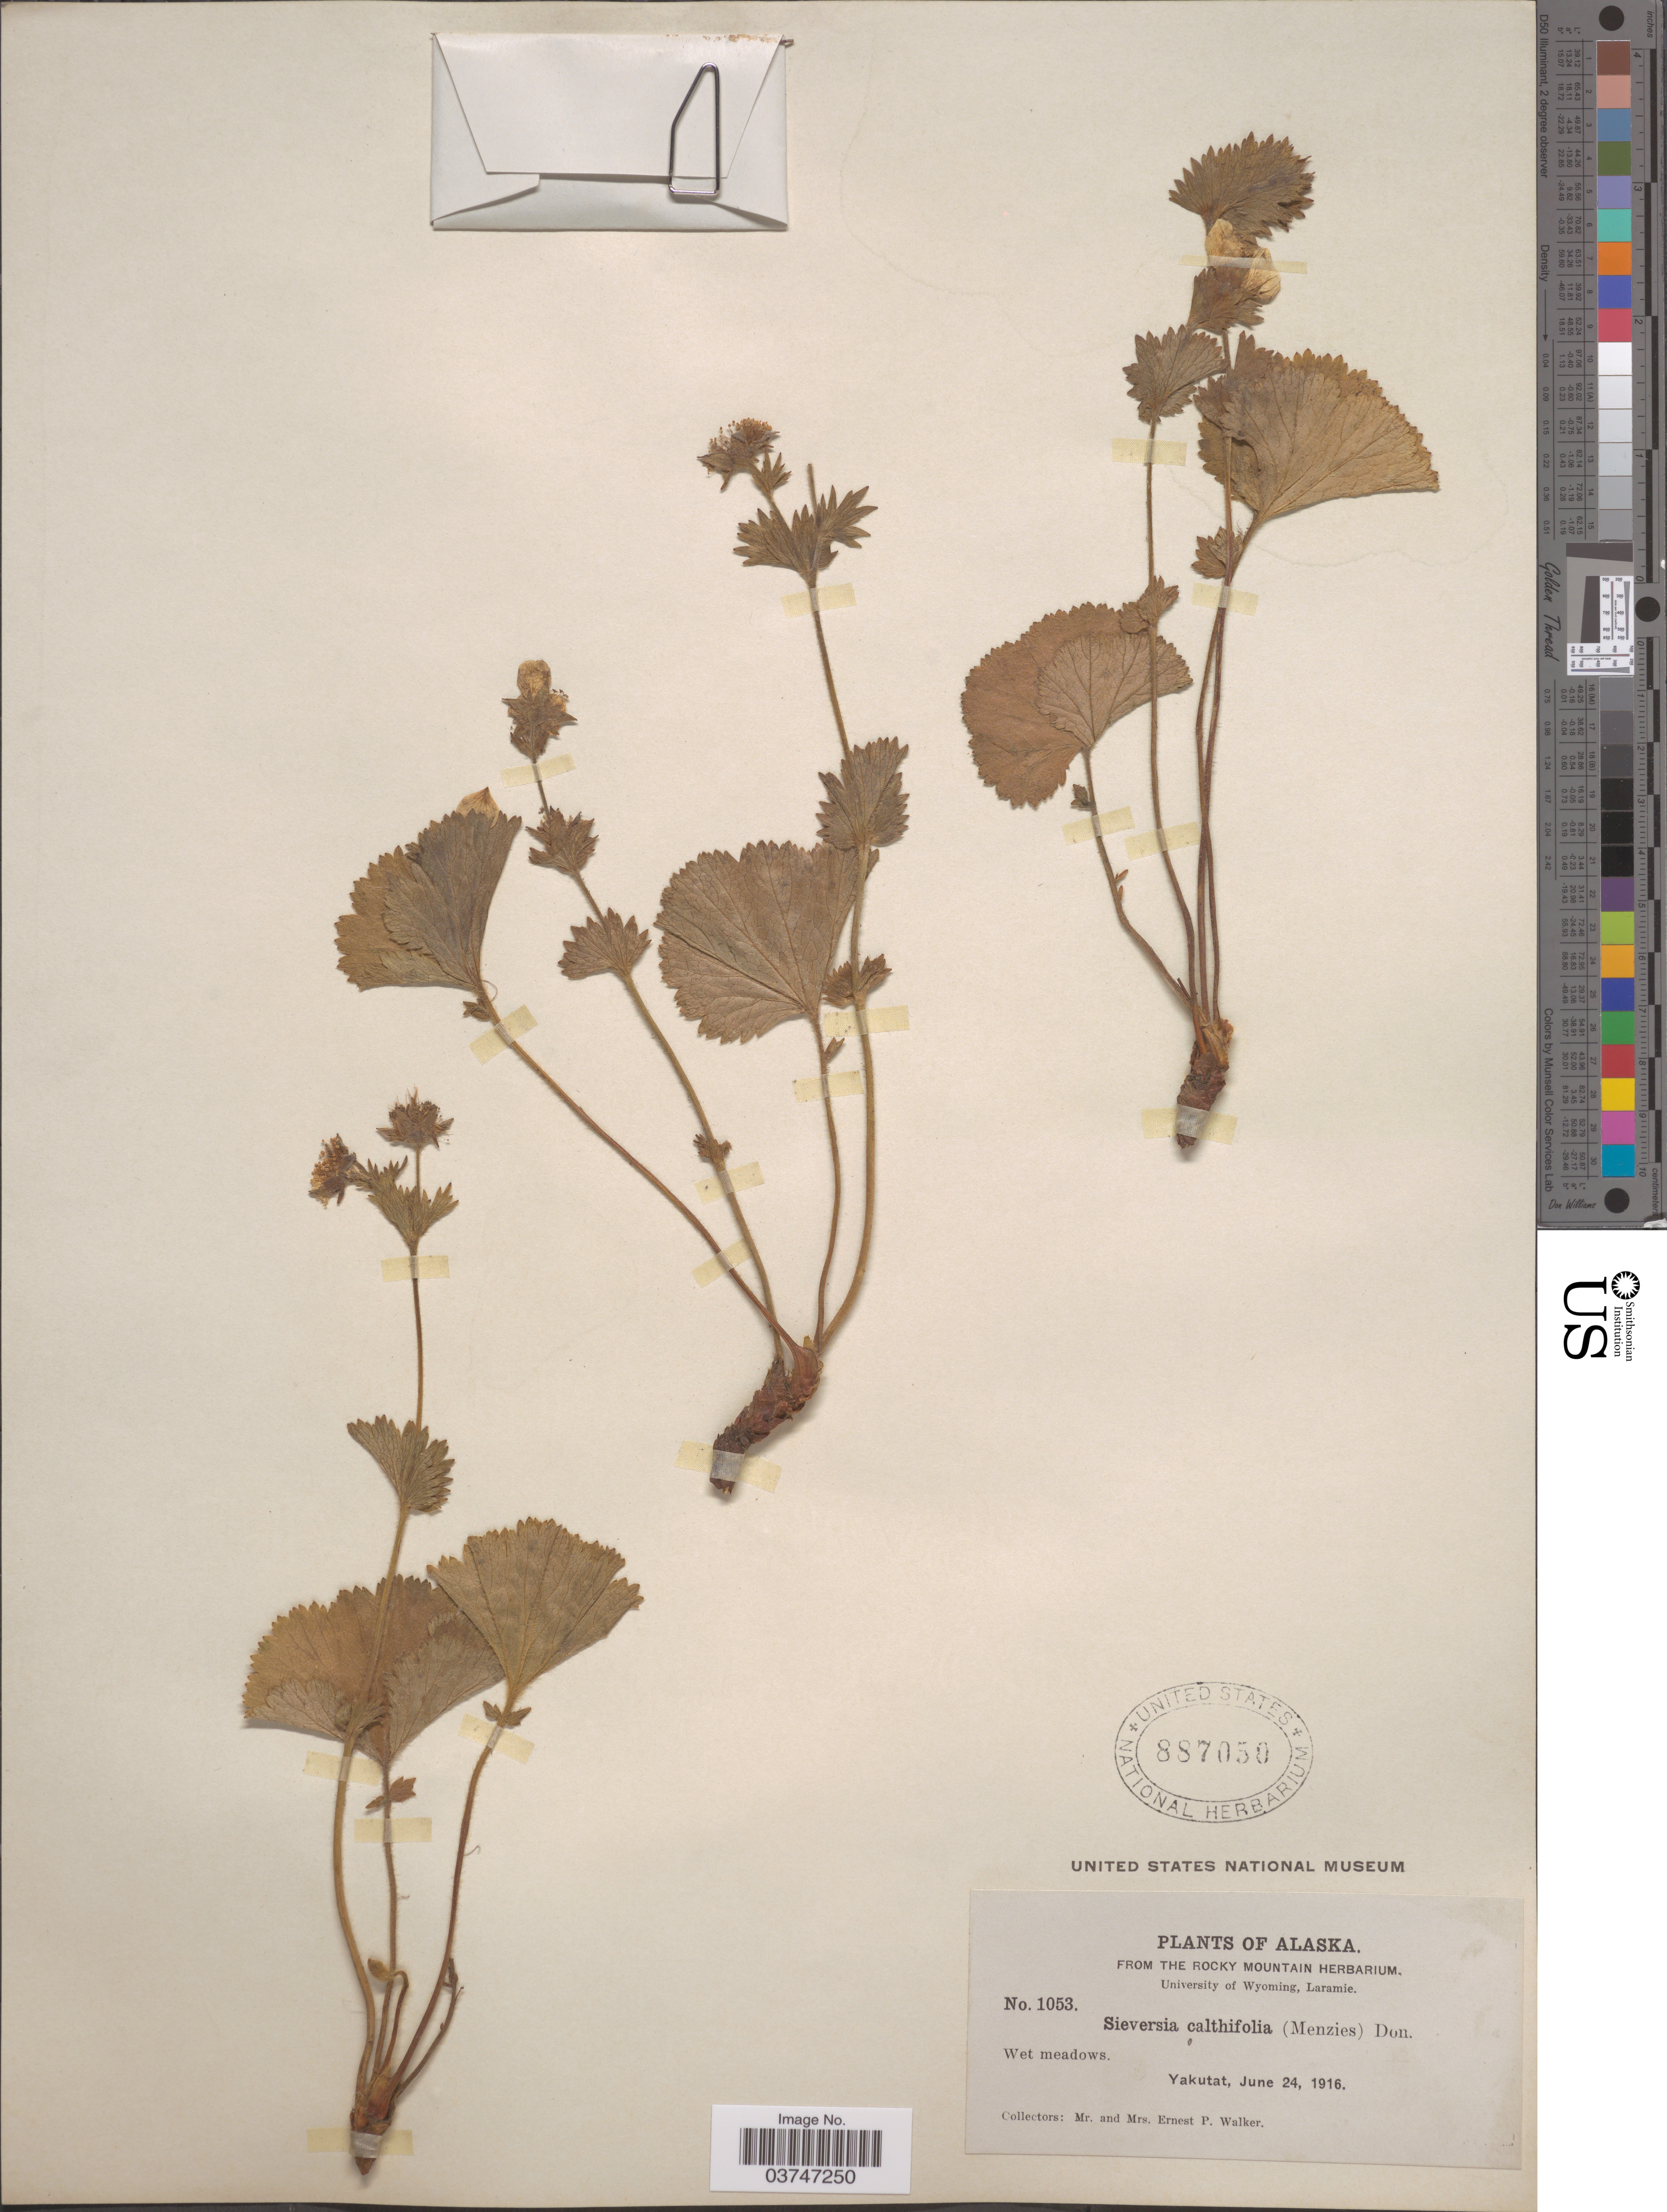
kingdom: Plantae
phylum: Tracheophyta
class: Magnoliopsida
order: Rosales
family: Rosaceae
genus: Geum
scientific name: Geum calthifolium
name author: Menzies ex Sm.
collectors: E. P. Walker & E. Walker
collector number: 1053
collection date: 1916-06-24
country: United States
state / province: Alaska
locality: Yakutat.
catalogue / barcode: US 887050